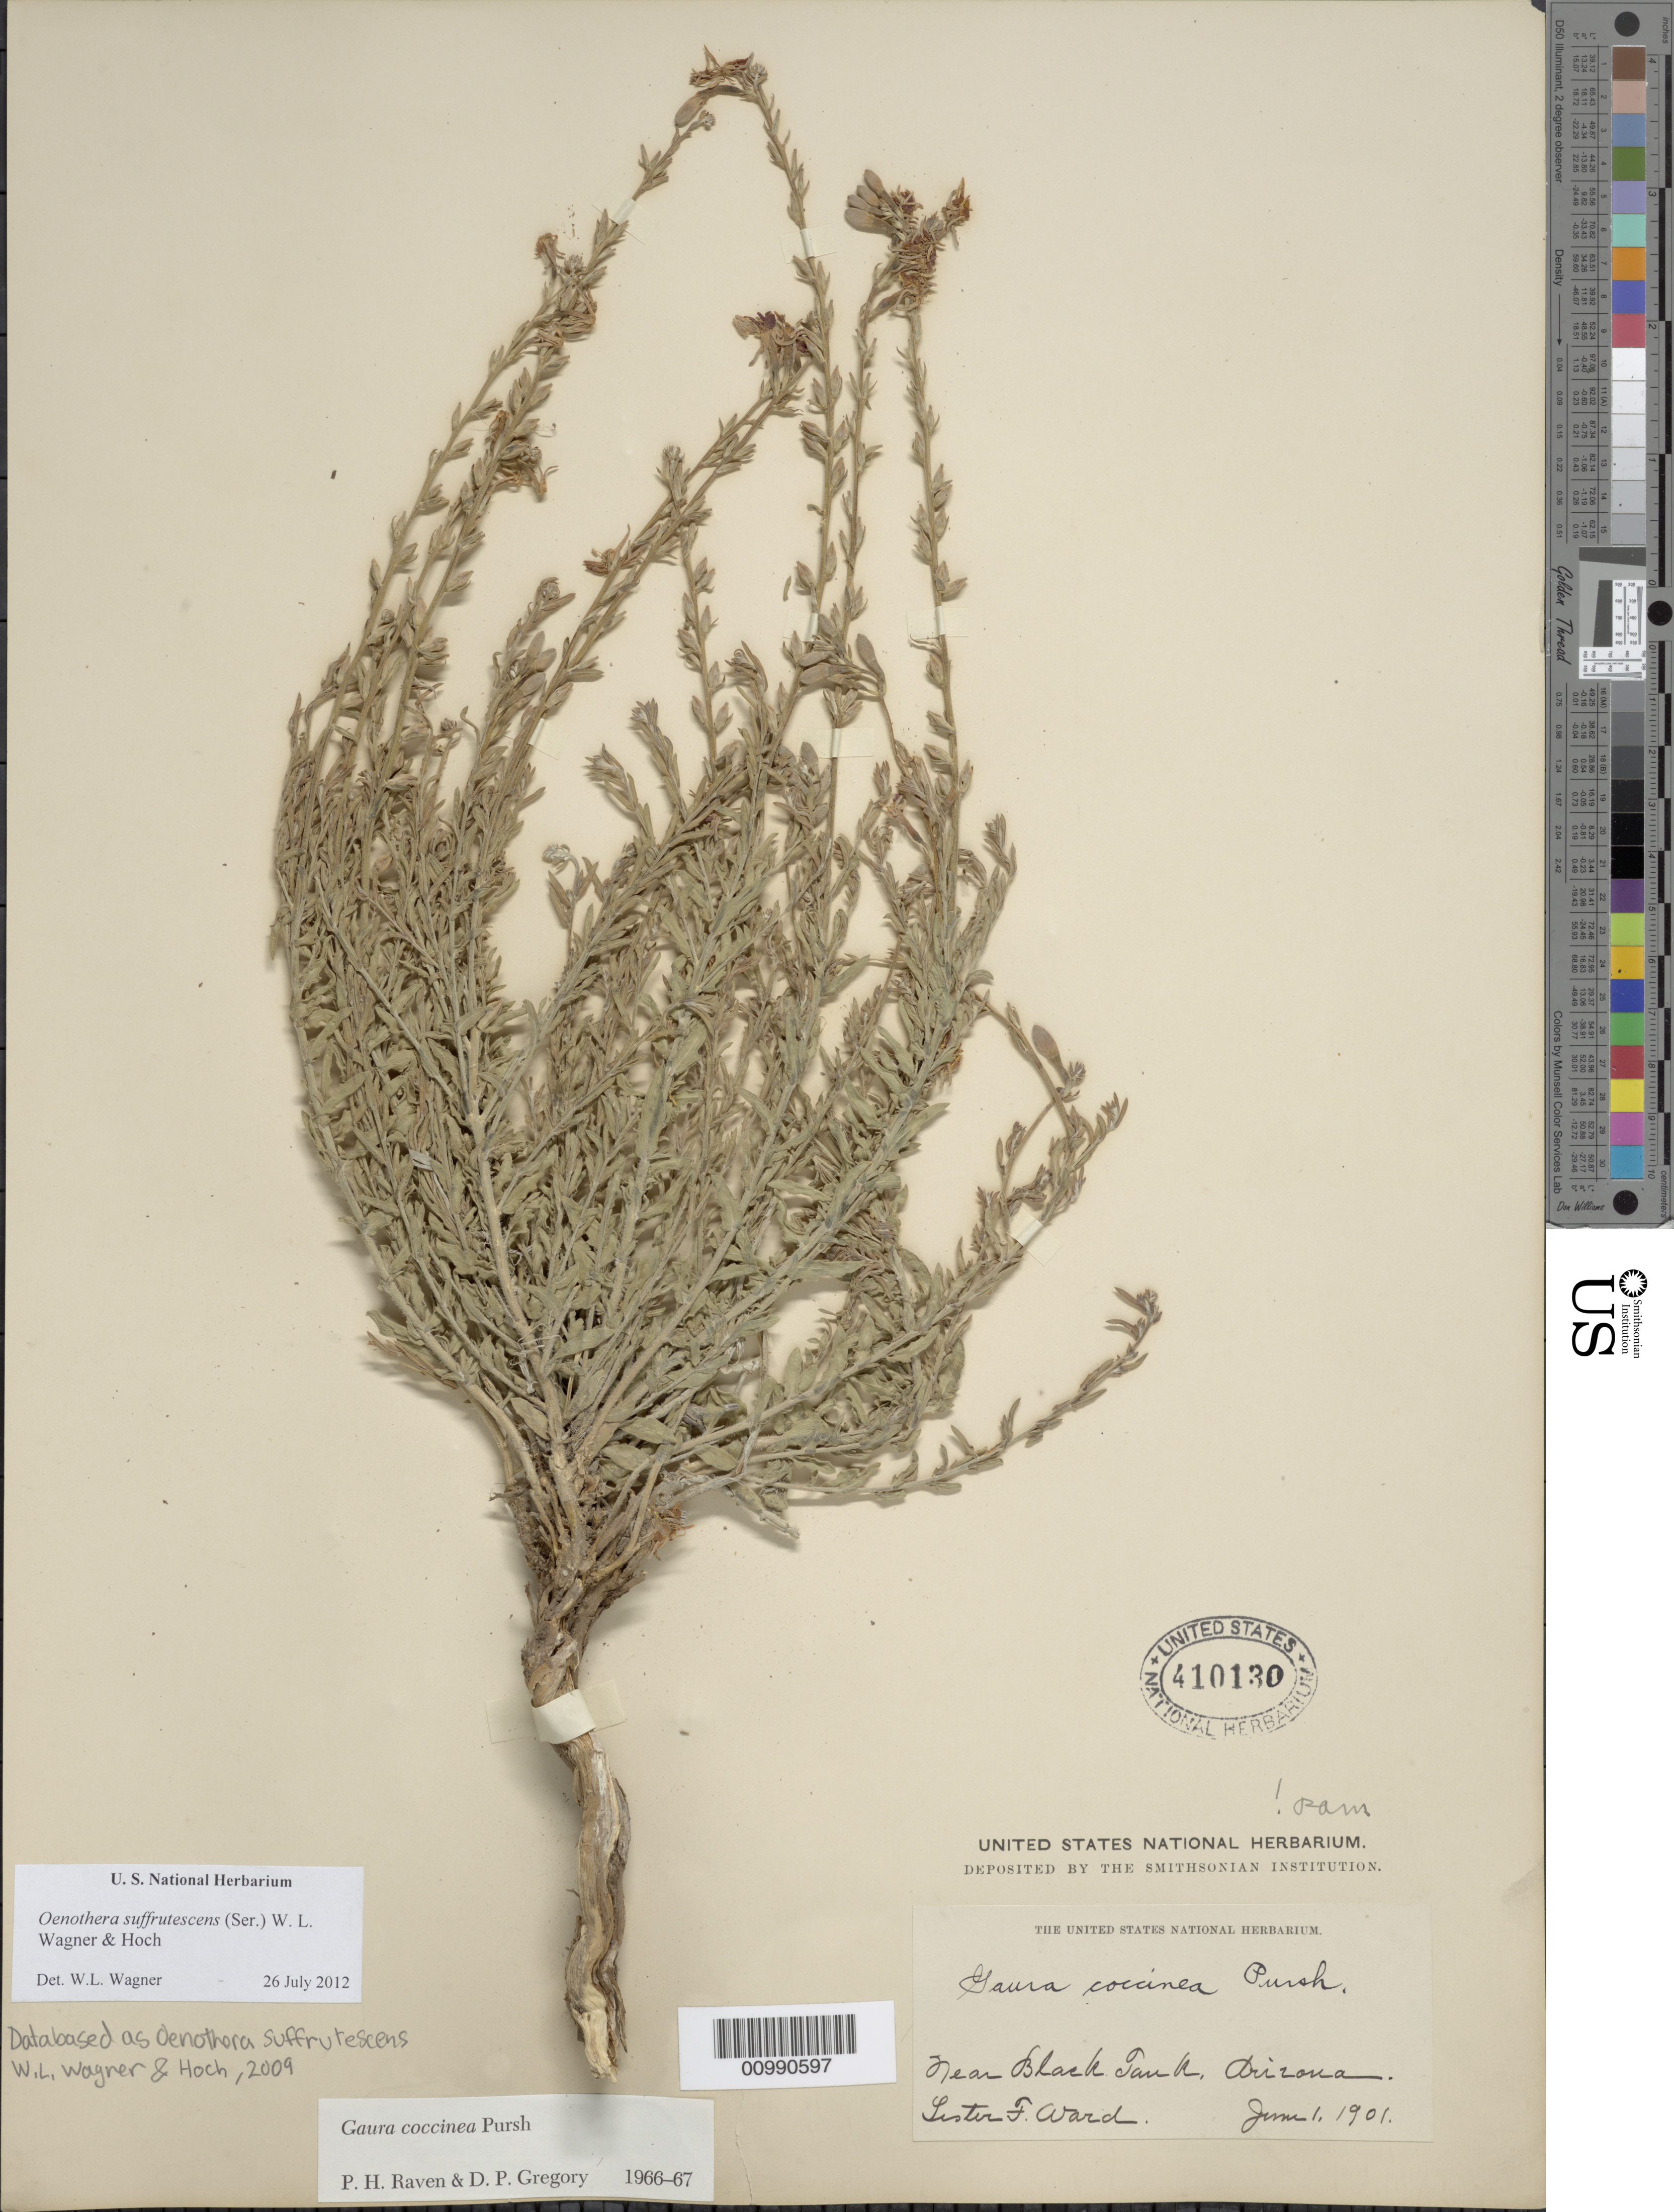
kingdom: Plantae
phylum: Tracheophyta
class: Magnoliopsida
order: Myrtales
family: Onagraceae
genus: Oenothera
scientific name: Oenothera suffrutescens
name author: (Ser.) W.L. Wagner & Hoch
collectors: L. F. Ward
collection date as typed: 01 Jun 1901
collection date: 1901-06-01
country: United States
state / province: Arizona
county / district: Maricopa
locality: Near Black Tank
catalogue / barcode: US 410130